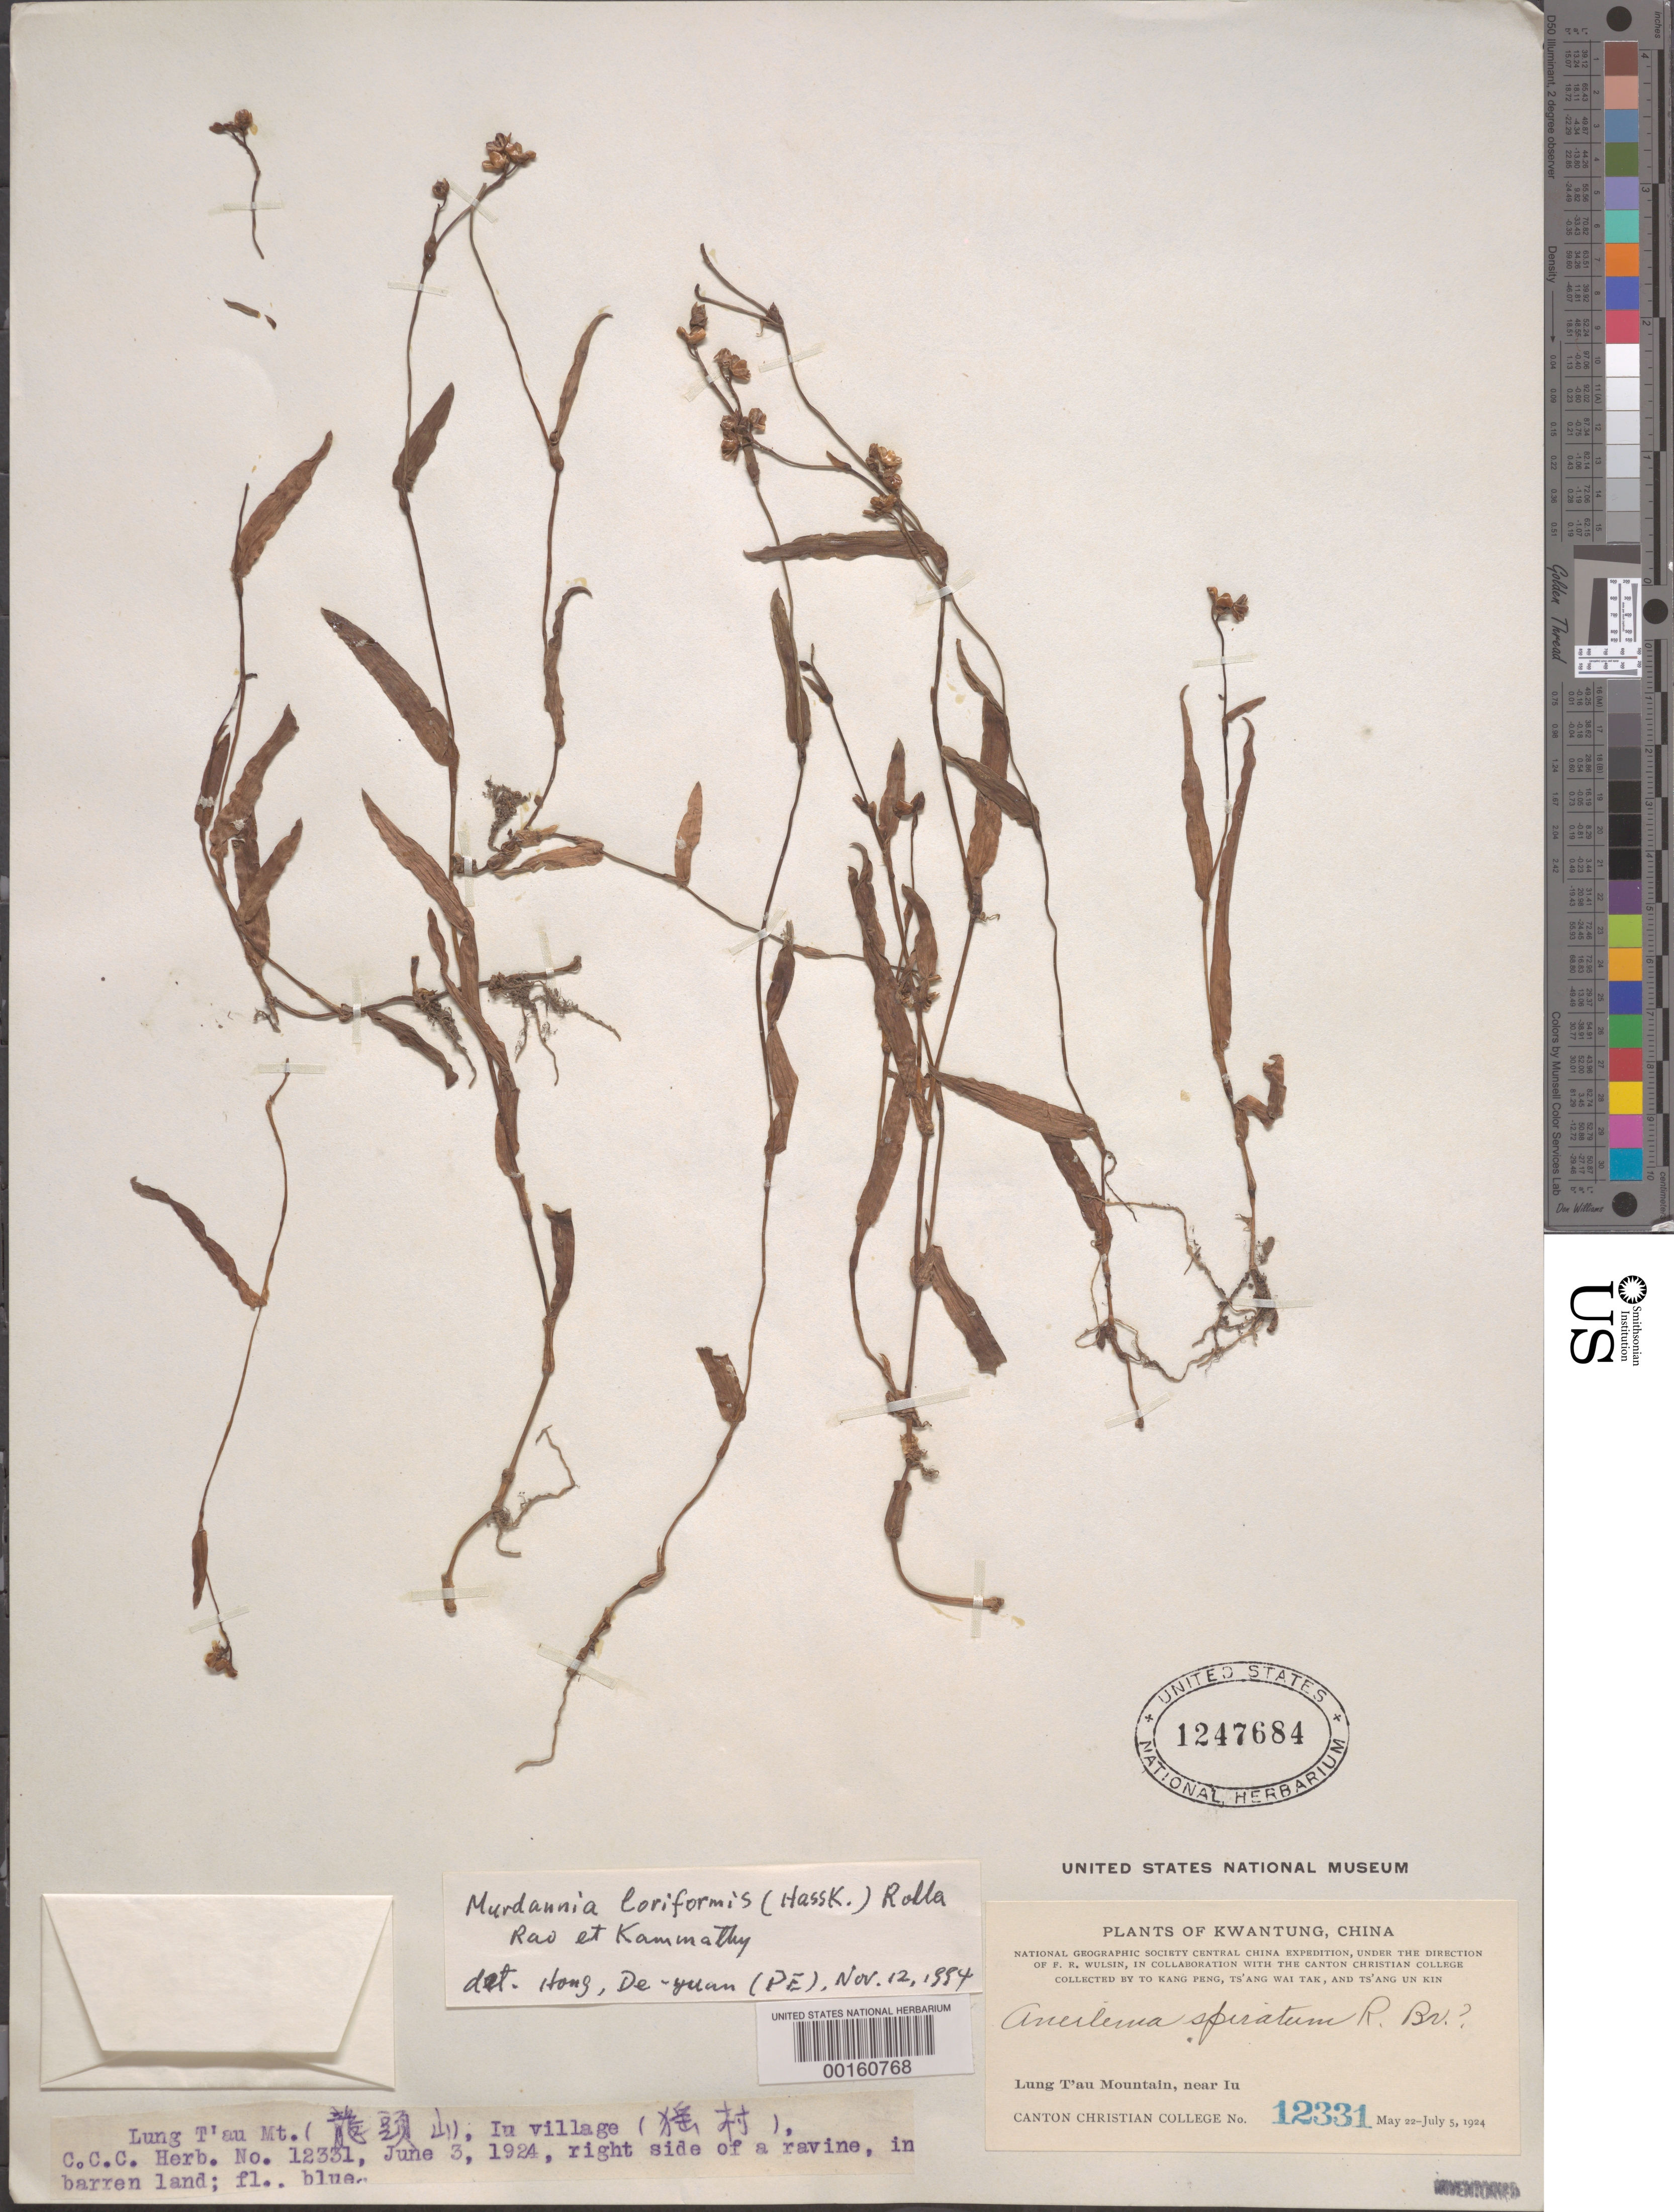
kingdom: Plantae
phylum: Tracheophyta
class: Liliopsida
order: Commelinales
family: Commelinaceae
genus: Murdannia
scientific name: Murdannia loriformis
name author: (Hassk.) R.S. Rao & Kammathy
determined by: Hong, D. Y.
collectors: Kang Peng To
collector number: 12331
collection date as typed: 03 Jun 1924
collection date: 1924-06-03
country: China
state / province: Guangdong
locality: Lung tau mountain, near iu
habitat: Ravine, barren area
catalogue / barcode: US 1247684